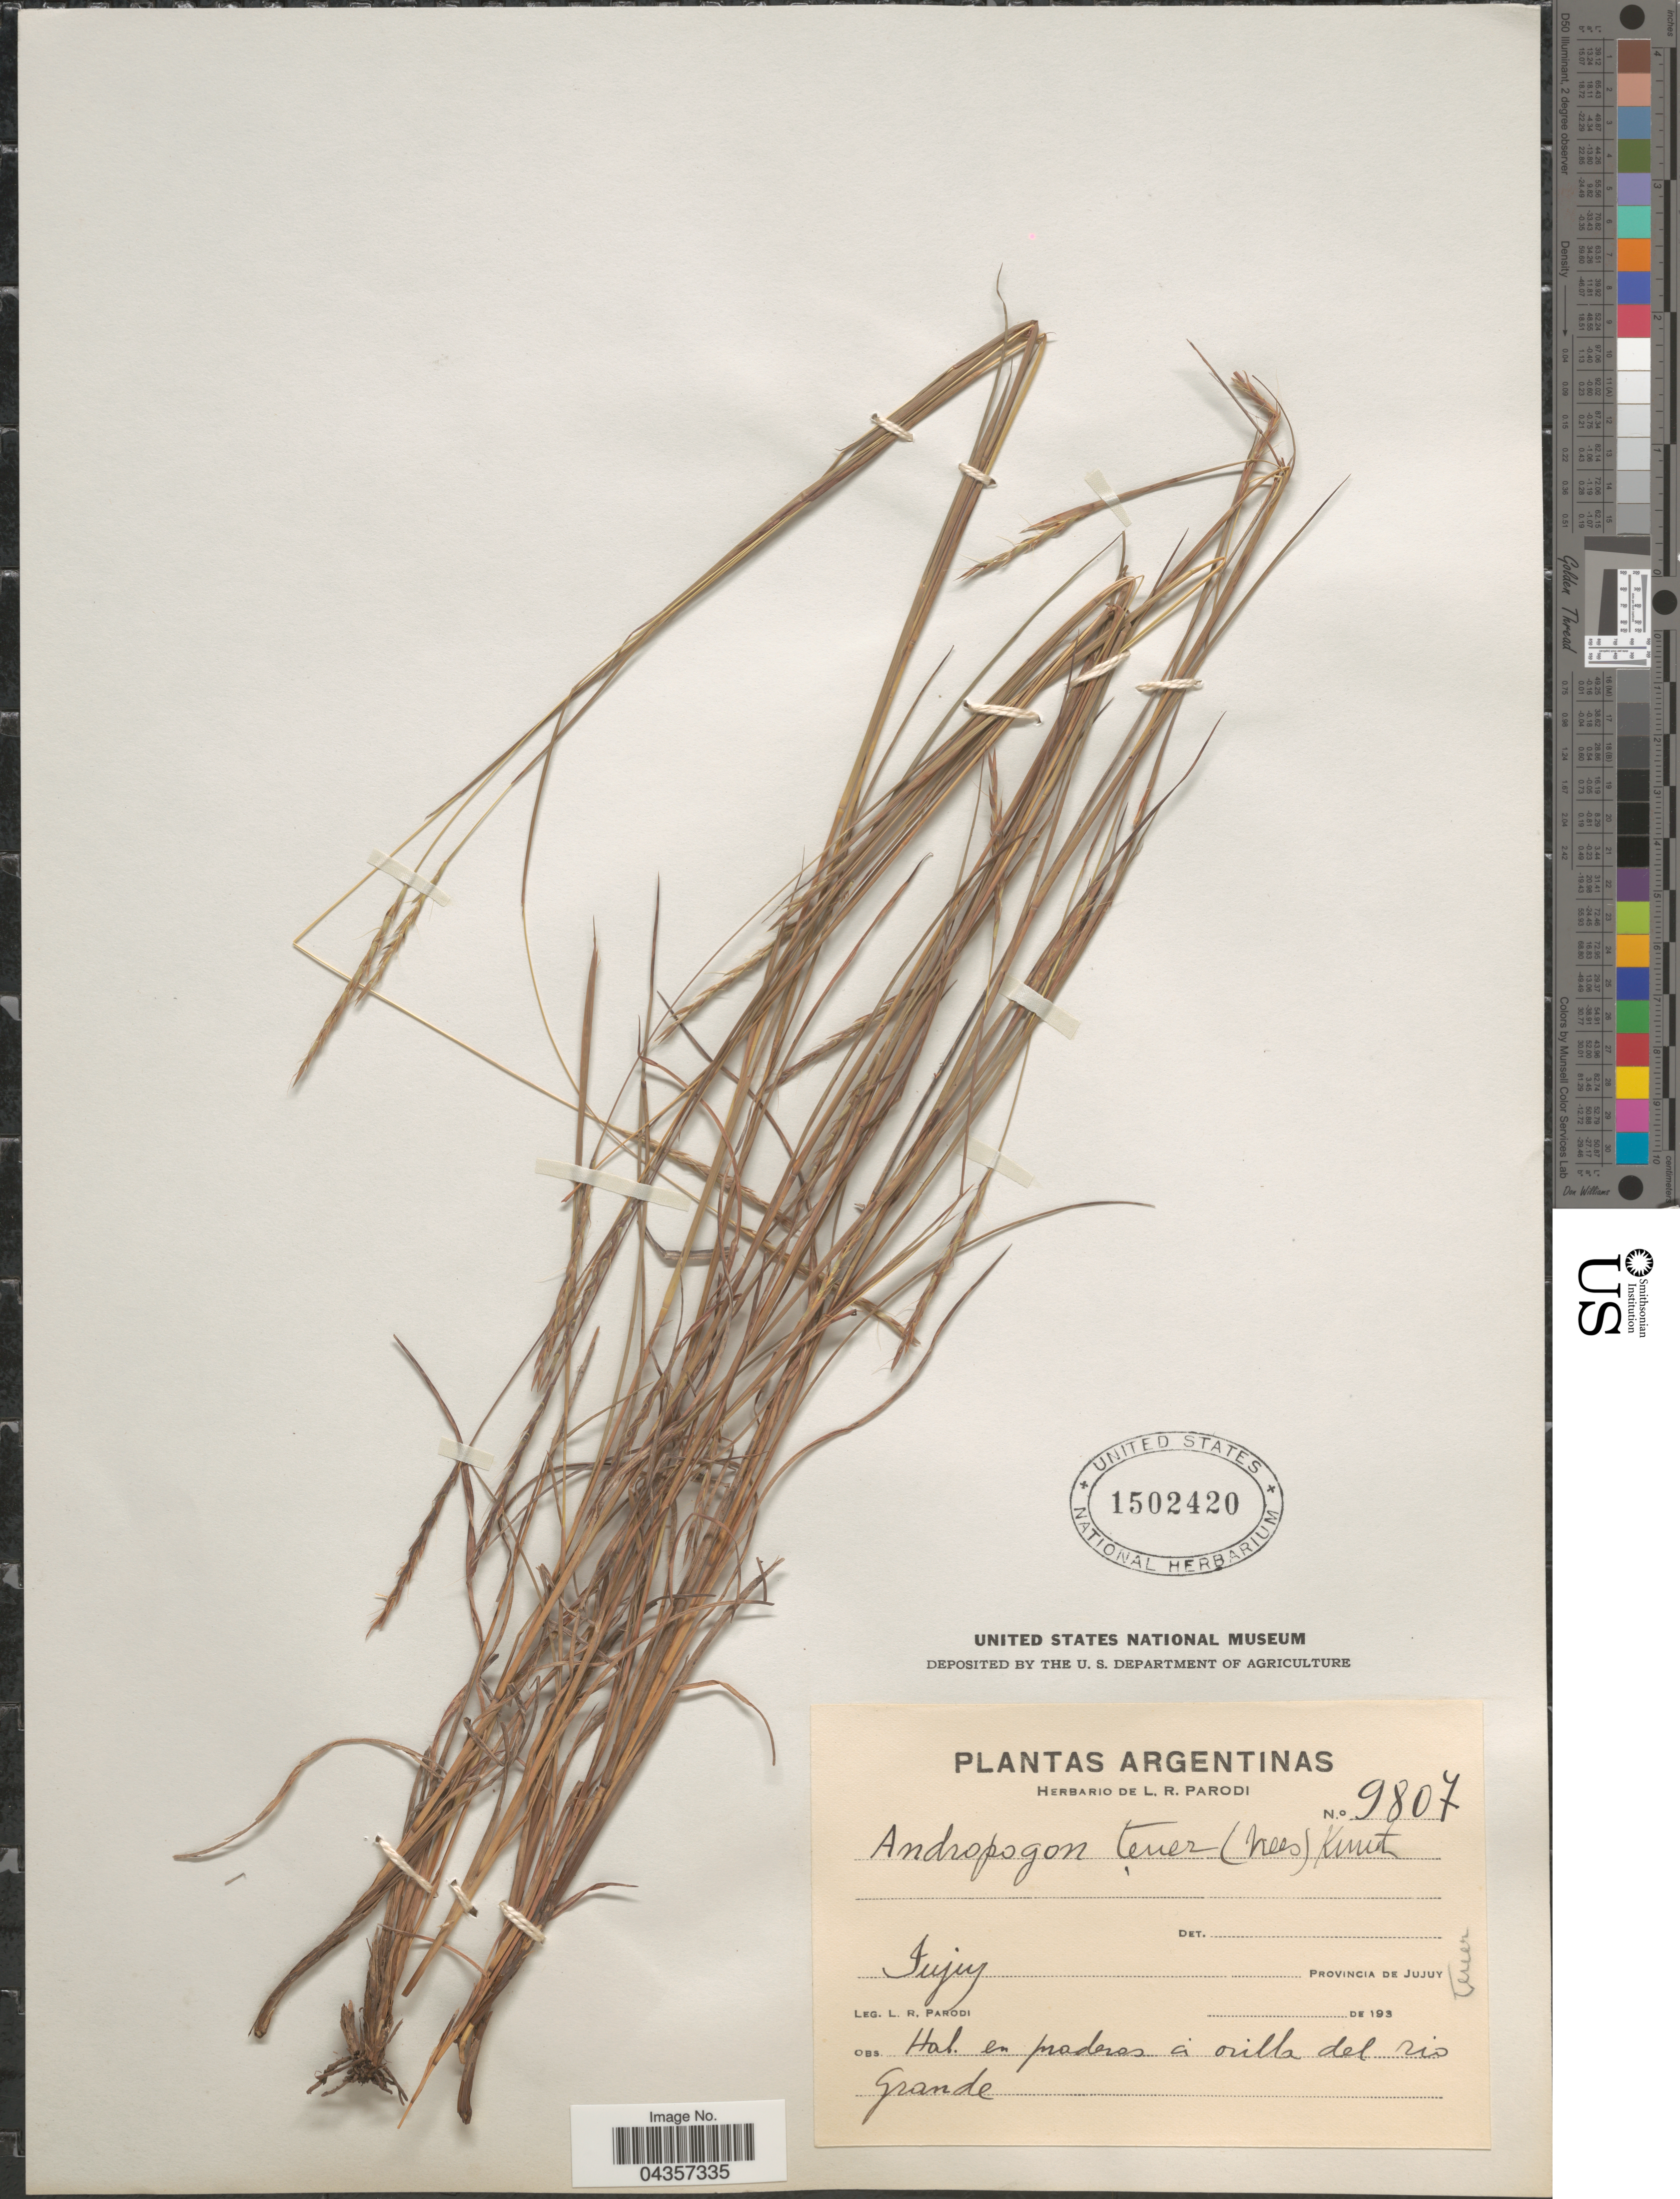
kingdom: Plantae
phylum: Tracheophyta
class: Liliopsida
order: Poales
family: Poaceae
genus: Schizachyrium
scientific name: Schizachyrium tenerum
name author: Nees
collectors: L. R. Parodi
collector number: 9807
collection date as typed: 193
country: Argentina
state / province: Jujuy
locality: Provincia de Jujuy. Hab. en praderos a orilla del rio Grande.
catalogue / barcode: US 1502420